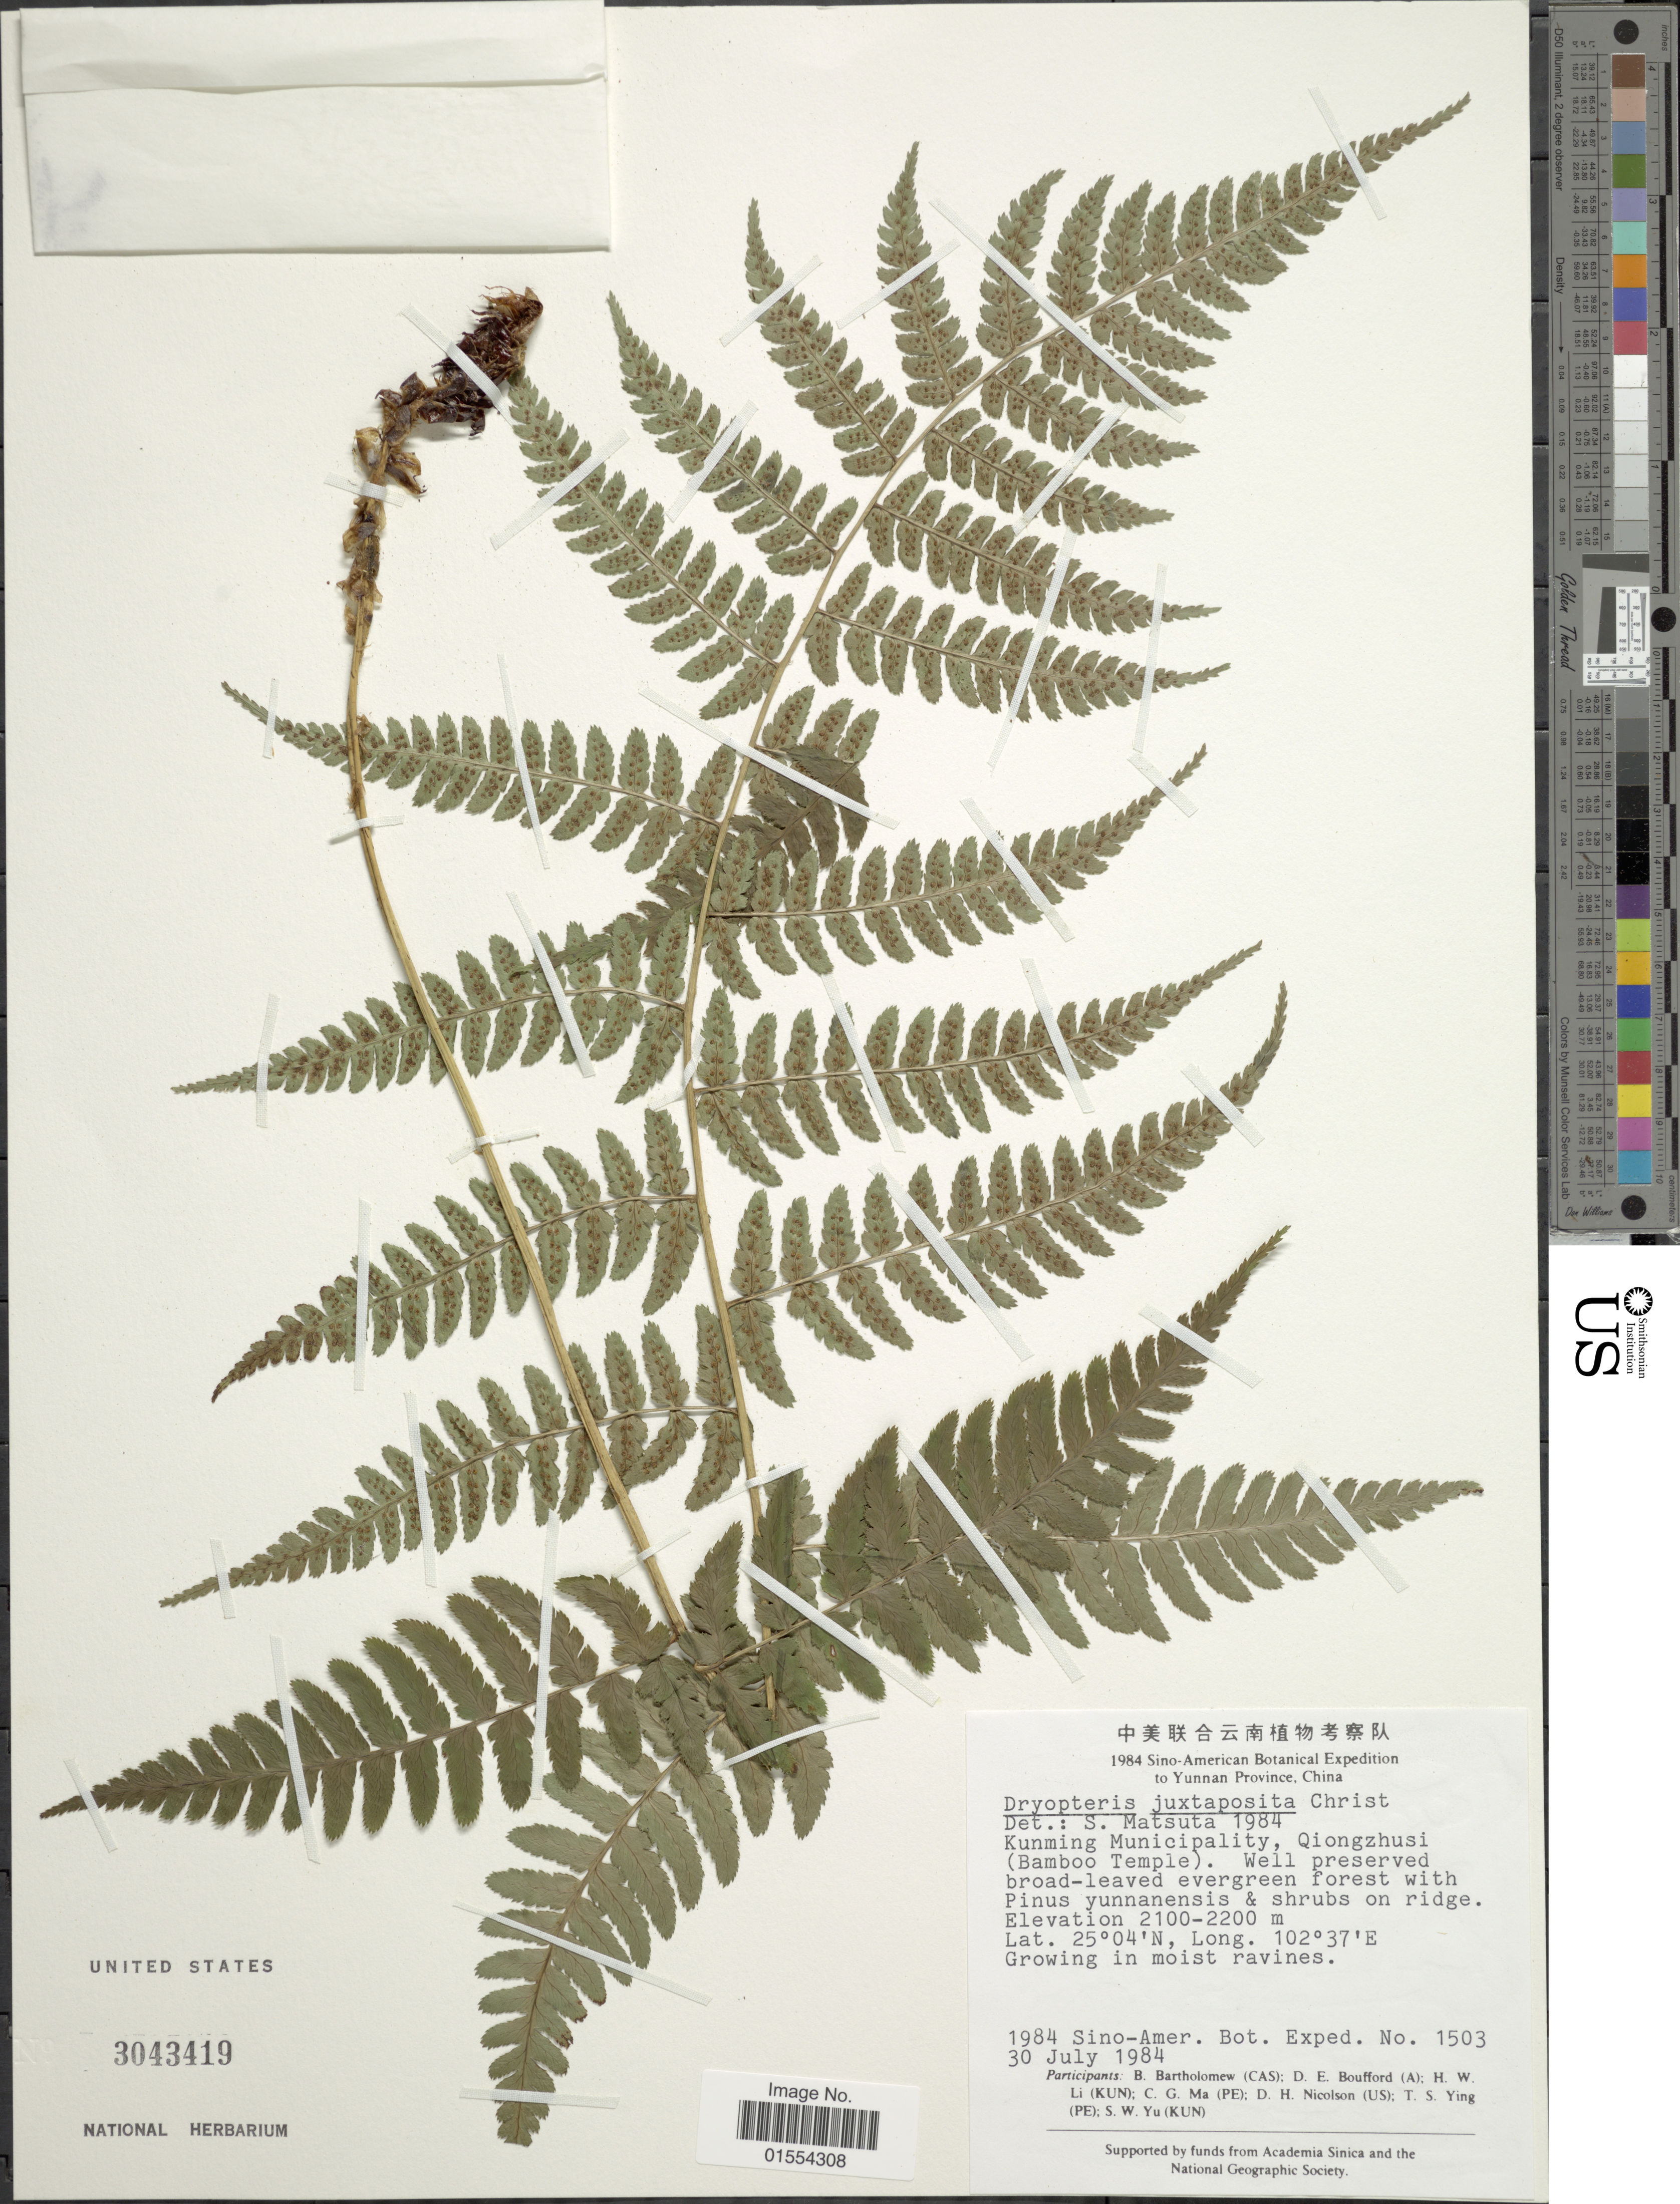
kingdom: Plantae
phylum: Tracheophyta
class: Polypodiopsida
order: Polypodiales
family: Dryopteridaceae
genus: Dryopteris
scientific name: Dryopteris juxtaposita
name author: Christ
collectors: Sino-Amer. Bot. Exped. 1984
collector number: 1503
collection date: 1984-07-30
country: China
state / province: Yunnan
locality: Yunnnan Province, China. Kunming Municipality, Qiongzhusi (Bamboo Temple).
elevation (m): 2100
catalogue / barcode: US 3043419